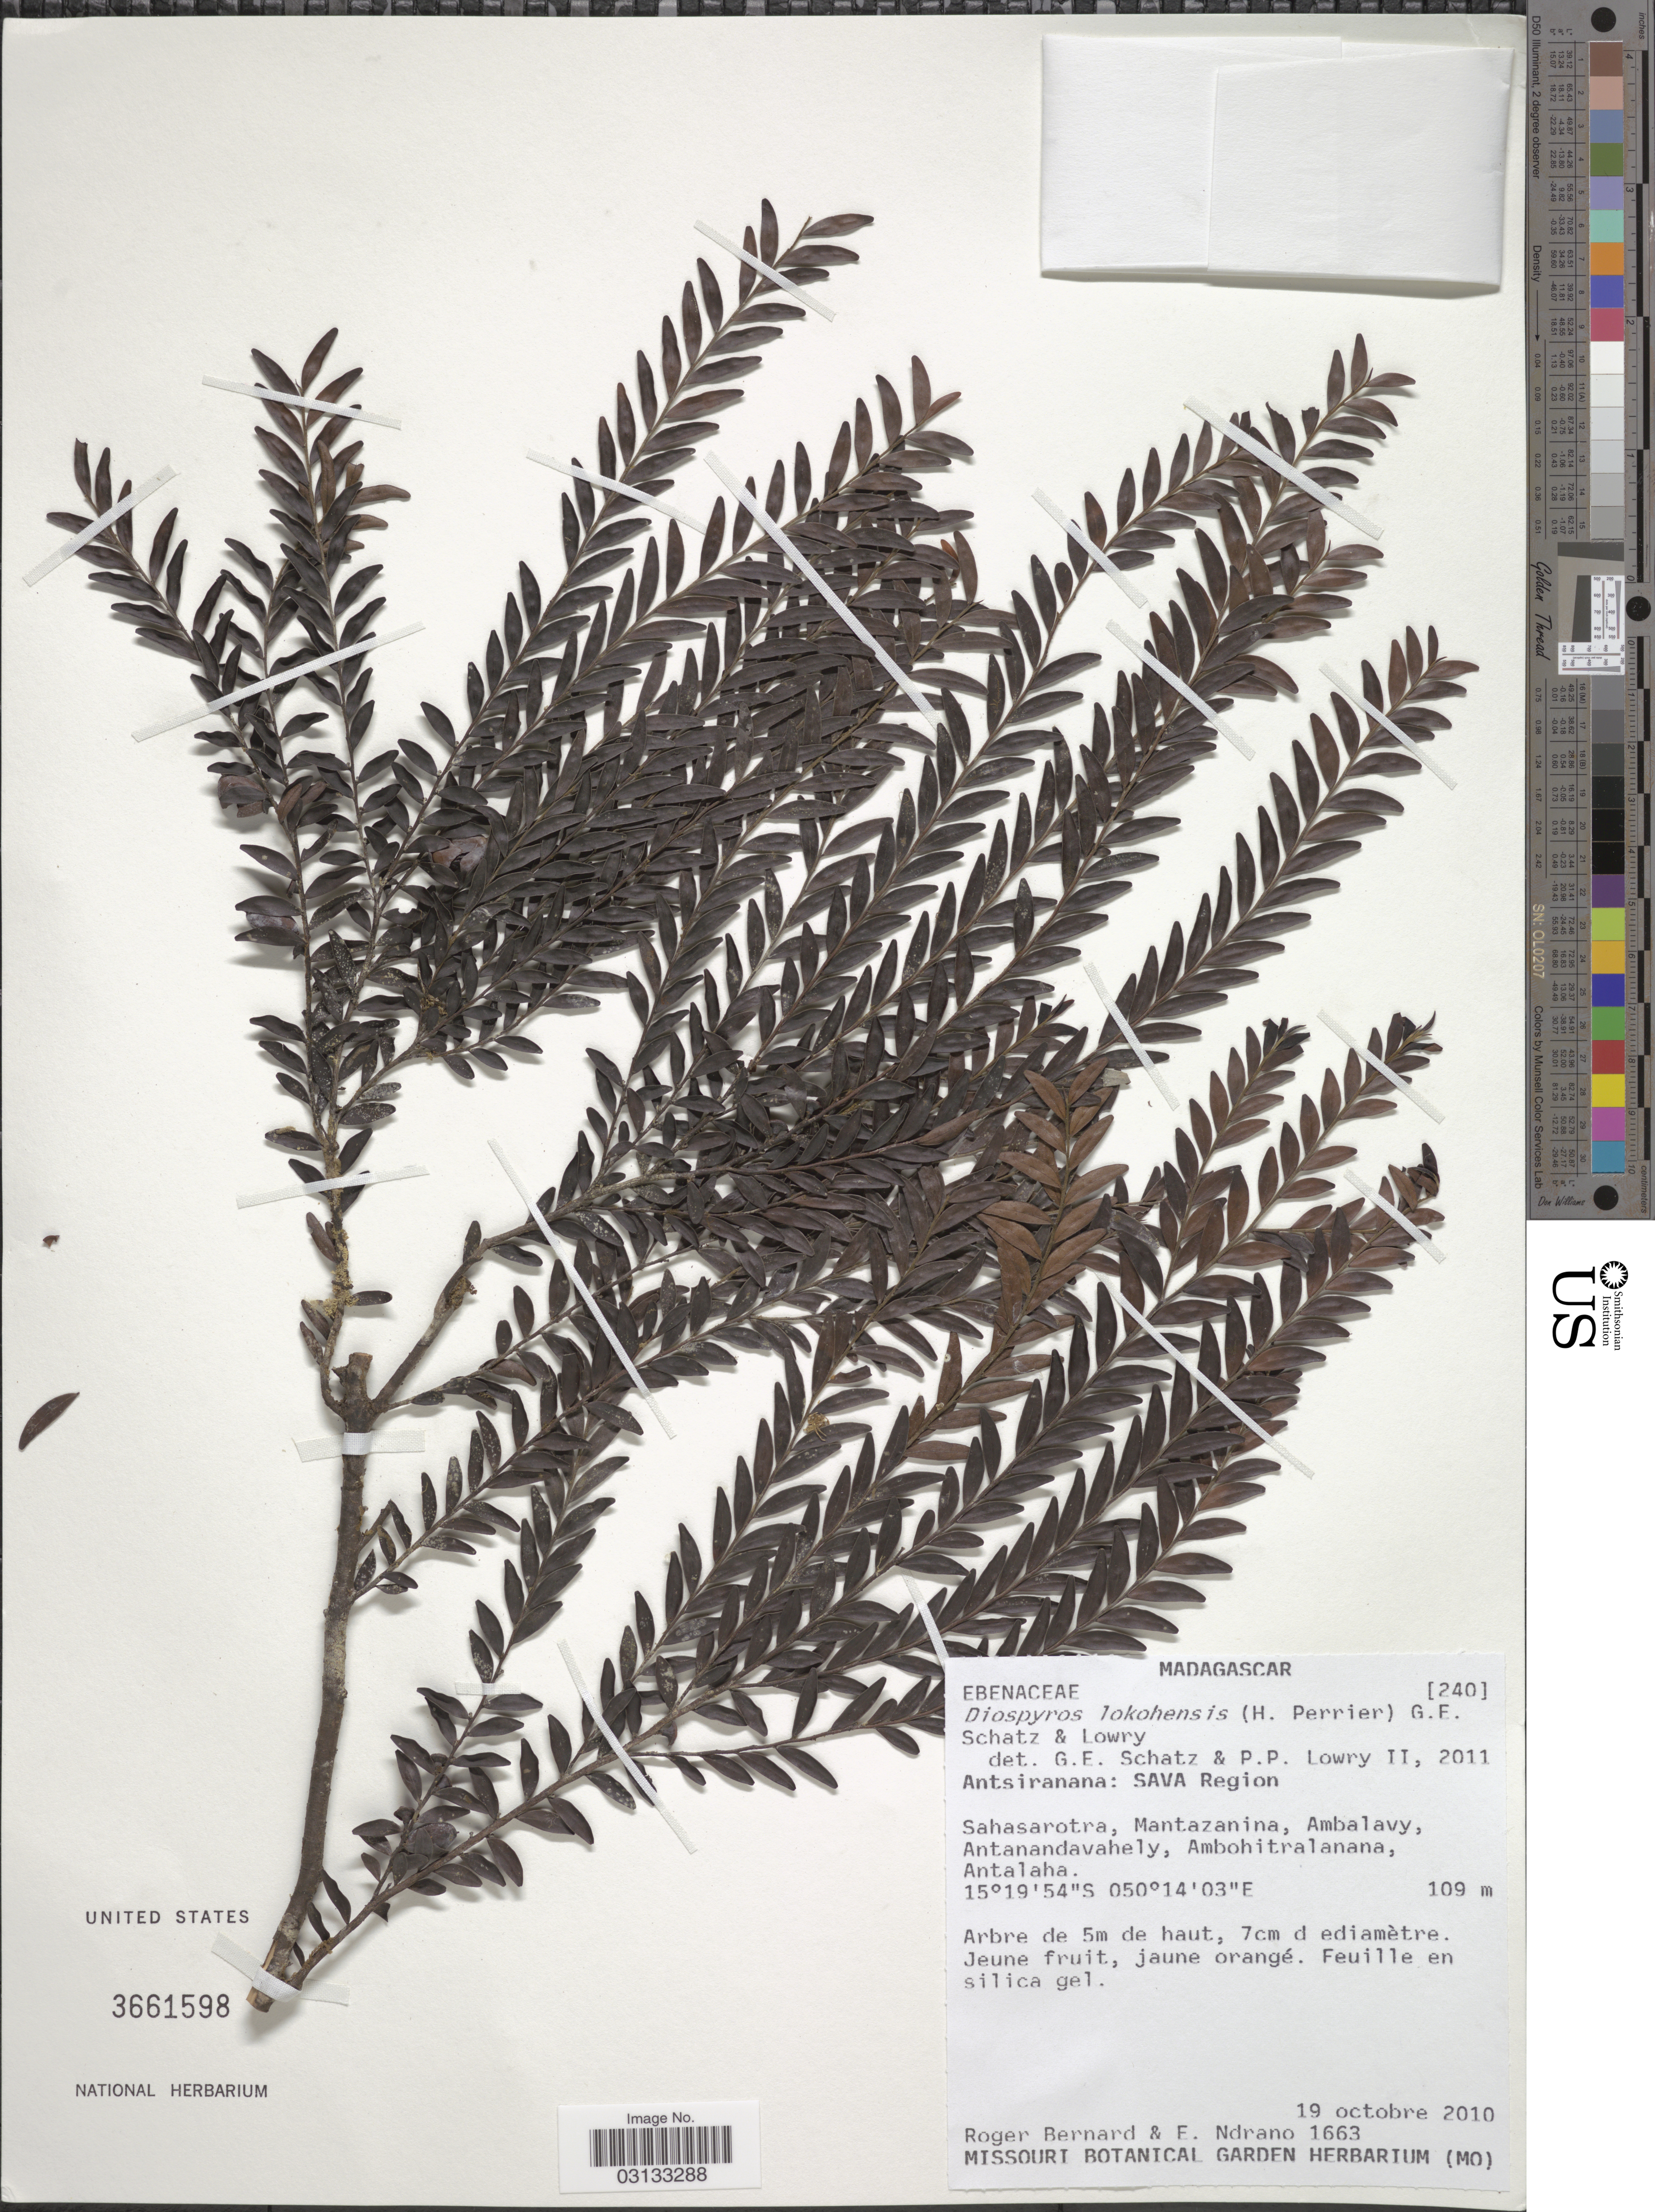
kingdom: Plantae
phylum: Tracheophyta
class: Magnoliopsida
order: Ericales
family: Ebenaceae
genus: Diospyros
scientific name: Diospyros lokohensis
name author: (H. Perrier) G.E. Schatz & Lowry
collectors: R. Bernard & E. Ndrano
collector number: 1663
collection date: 2010-10-19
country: Madagascar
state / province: Sava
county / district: Antalaha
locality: Sava Region, Sahasarotra, Mantazanina, Ambalavy, Antanandavahely, Ambohitralanana, Antalaha.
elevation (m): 109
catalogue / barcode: US 3661598